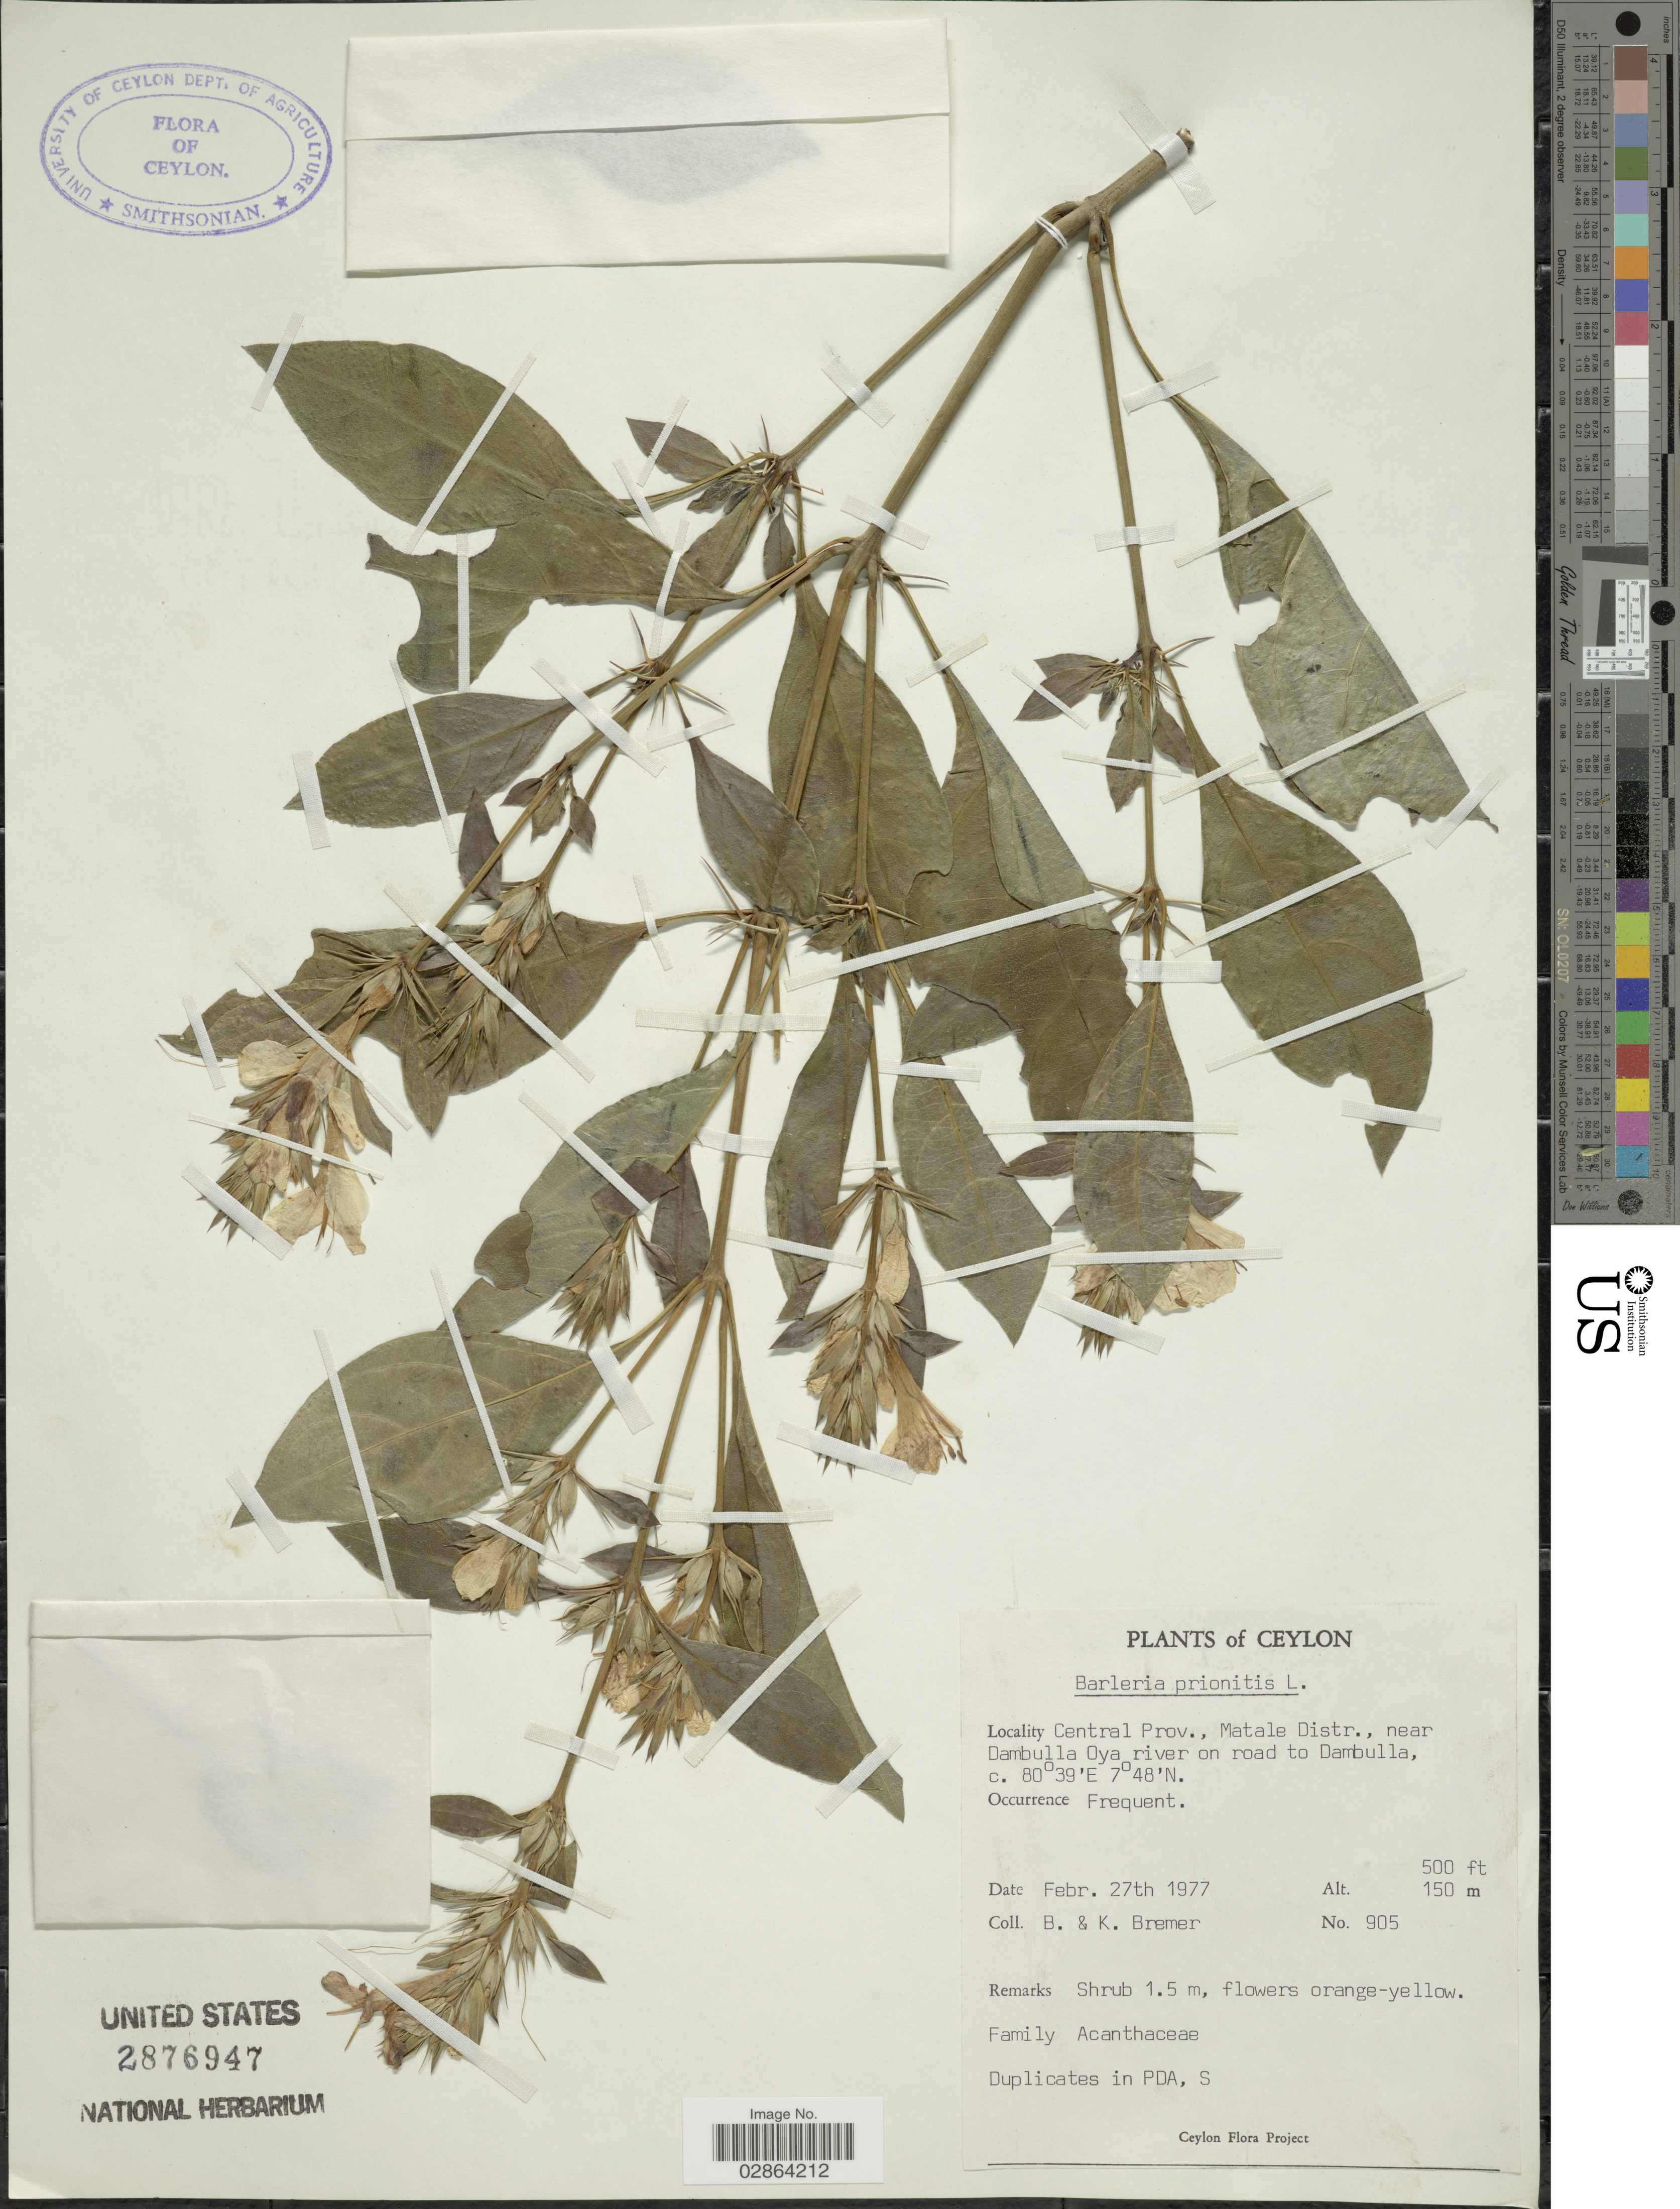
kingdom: Plantae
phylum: Tracheophyta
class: Magnoliopsida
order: Lamiales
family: Acanthaceae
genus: Barleria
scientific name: Barleria prionitis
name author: L.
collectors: B. Bremer & K. Bremer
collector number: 905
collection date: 1977-02-27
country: Sri Lanka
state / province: Central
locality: Ceylon, Central Prov., Matale Distr., near Dambulla Oya River on road to Dambulla.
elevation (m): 152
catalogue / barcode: US 2876947